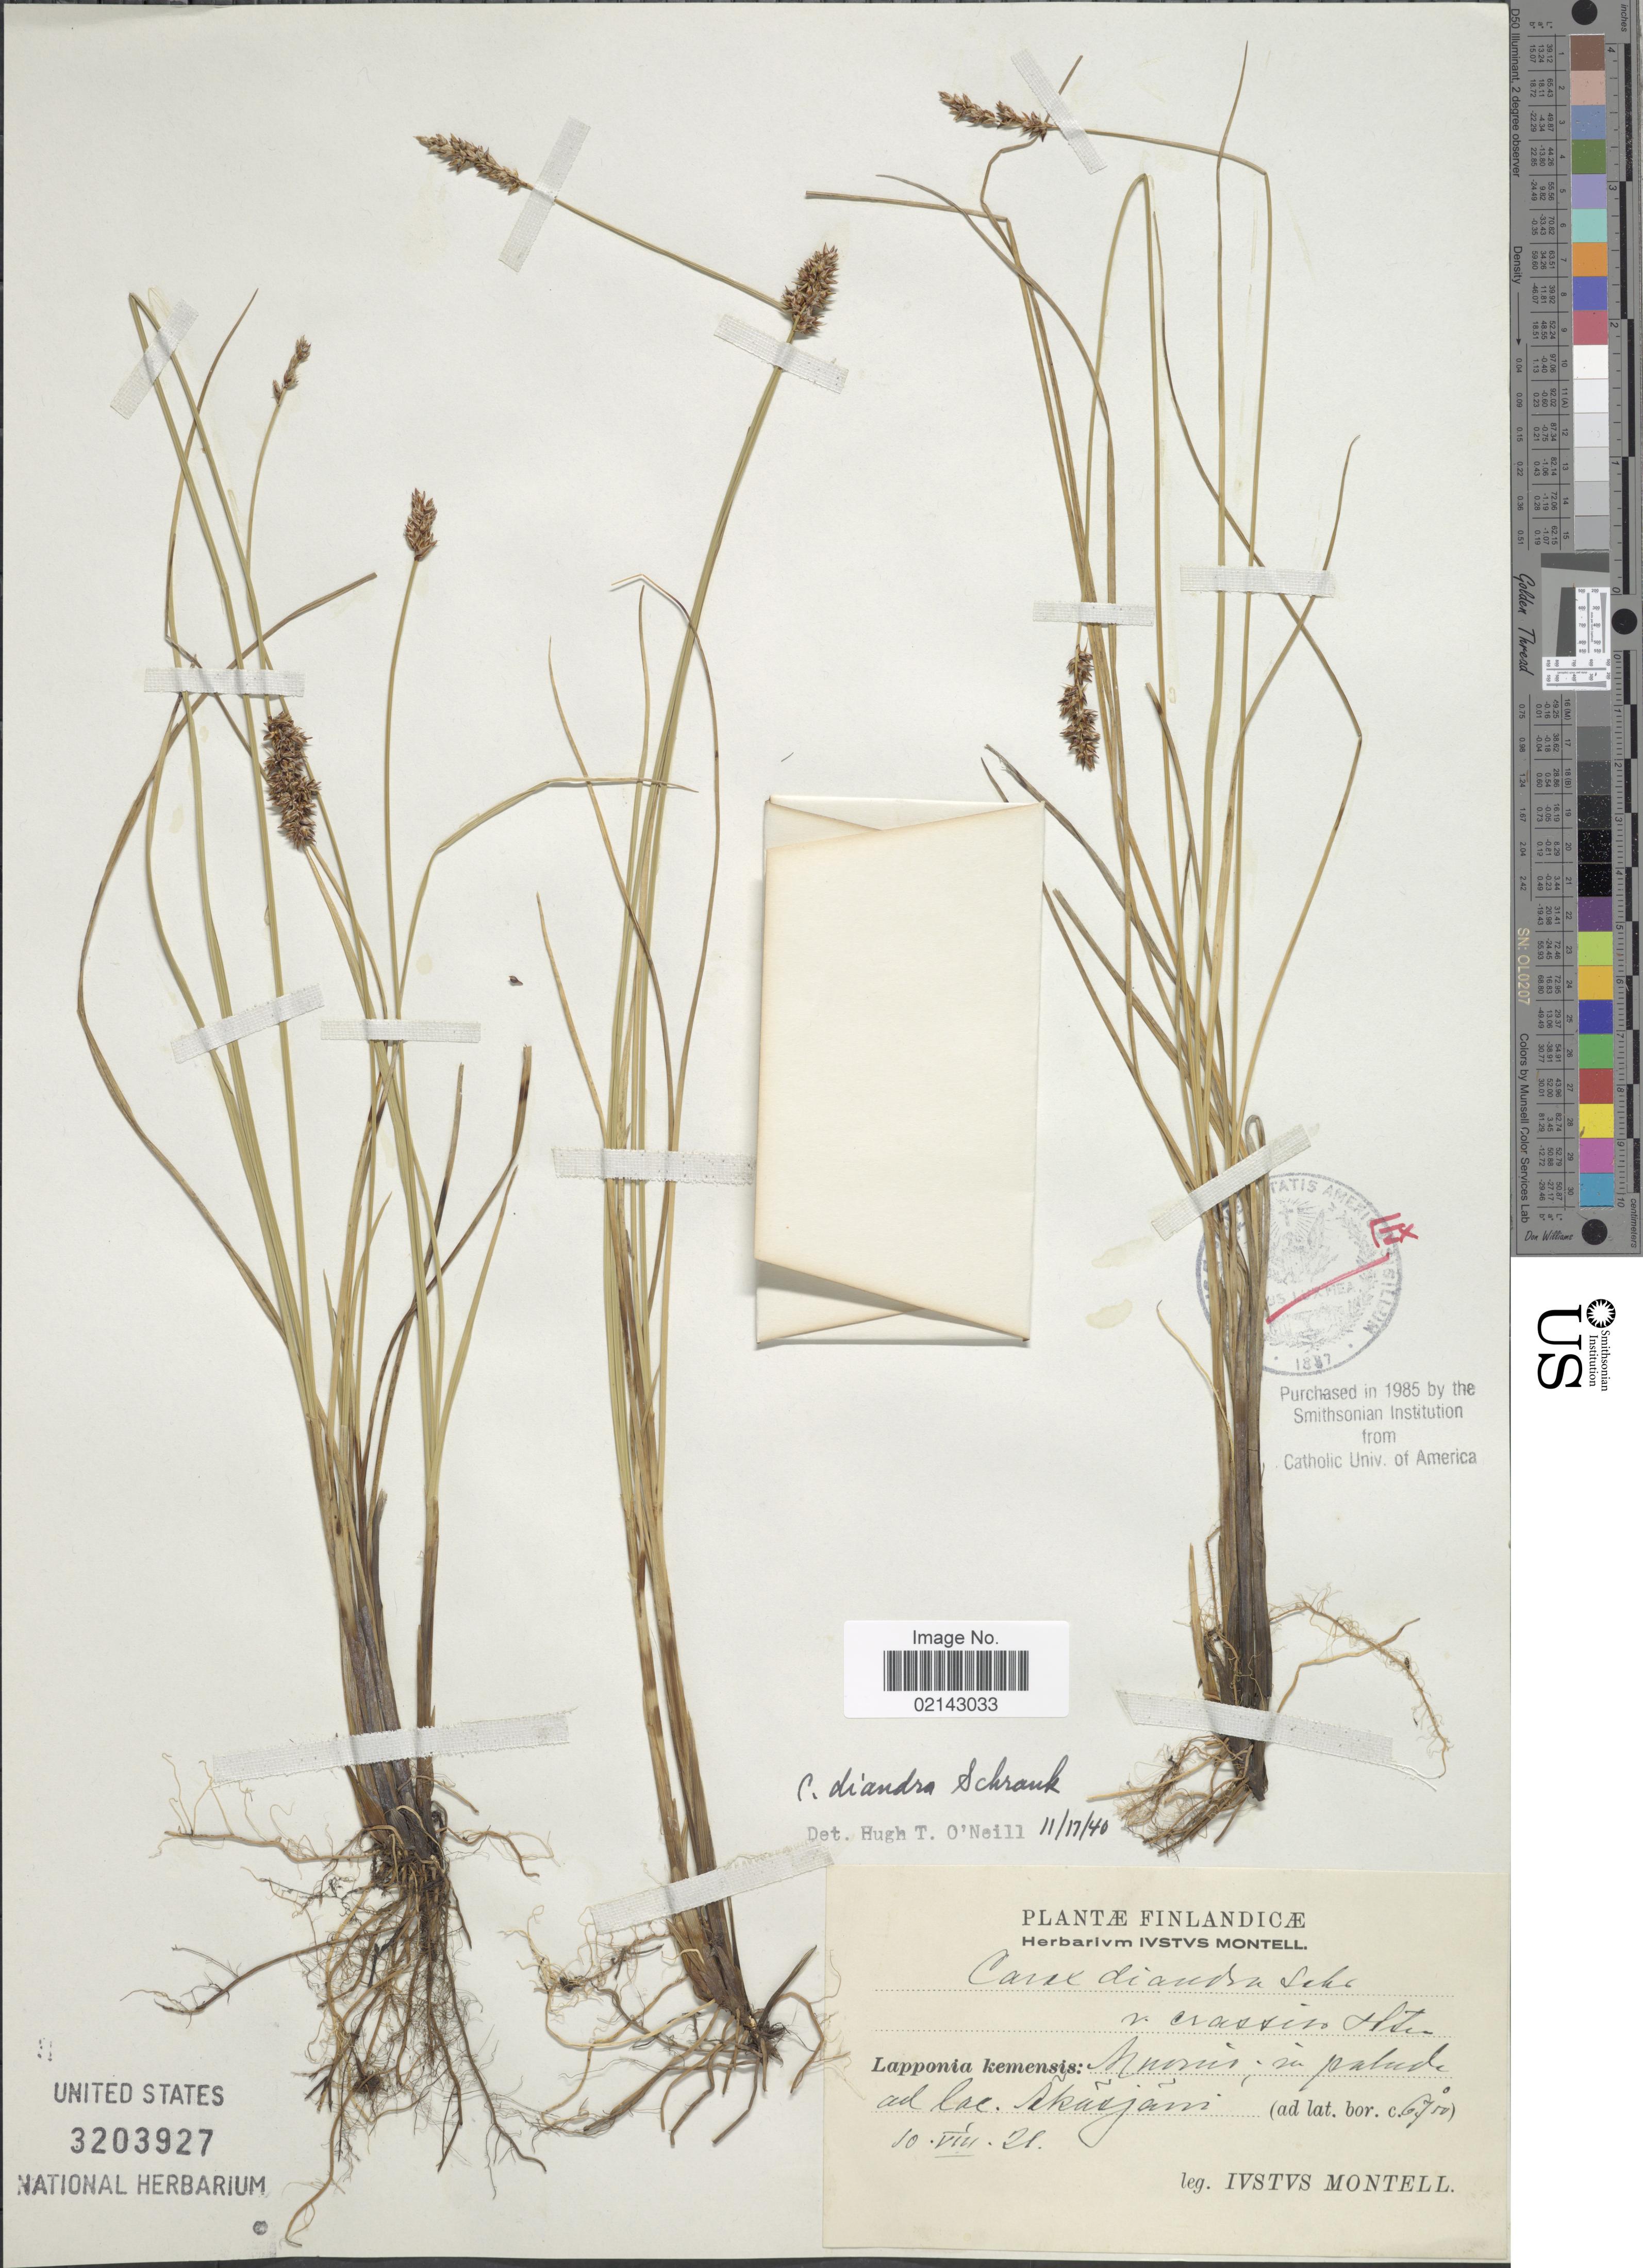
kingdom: Plantae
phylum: Tracheophyta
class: Liliopsida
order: Poales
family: Cyperaceae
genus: Carex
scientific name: Carex diandra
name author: Schrank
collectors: I. Montell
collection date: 1921-08-10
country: Finland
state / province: Lappi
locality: Muonio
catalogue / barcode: US 3203927